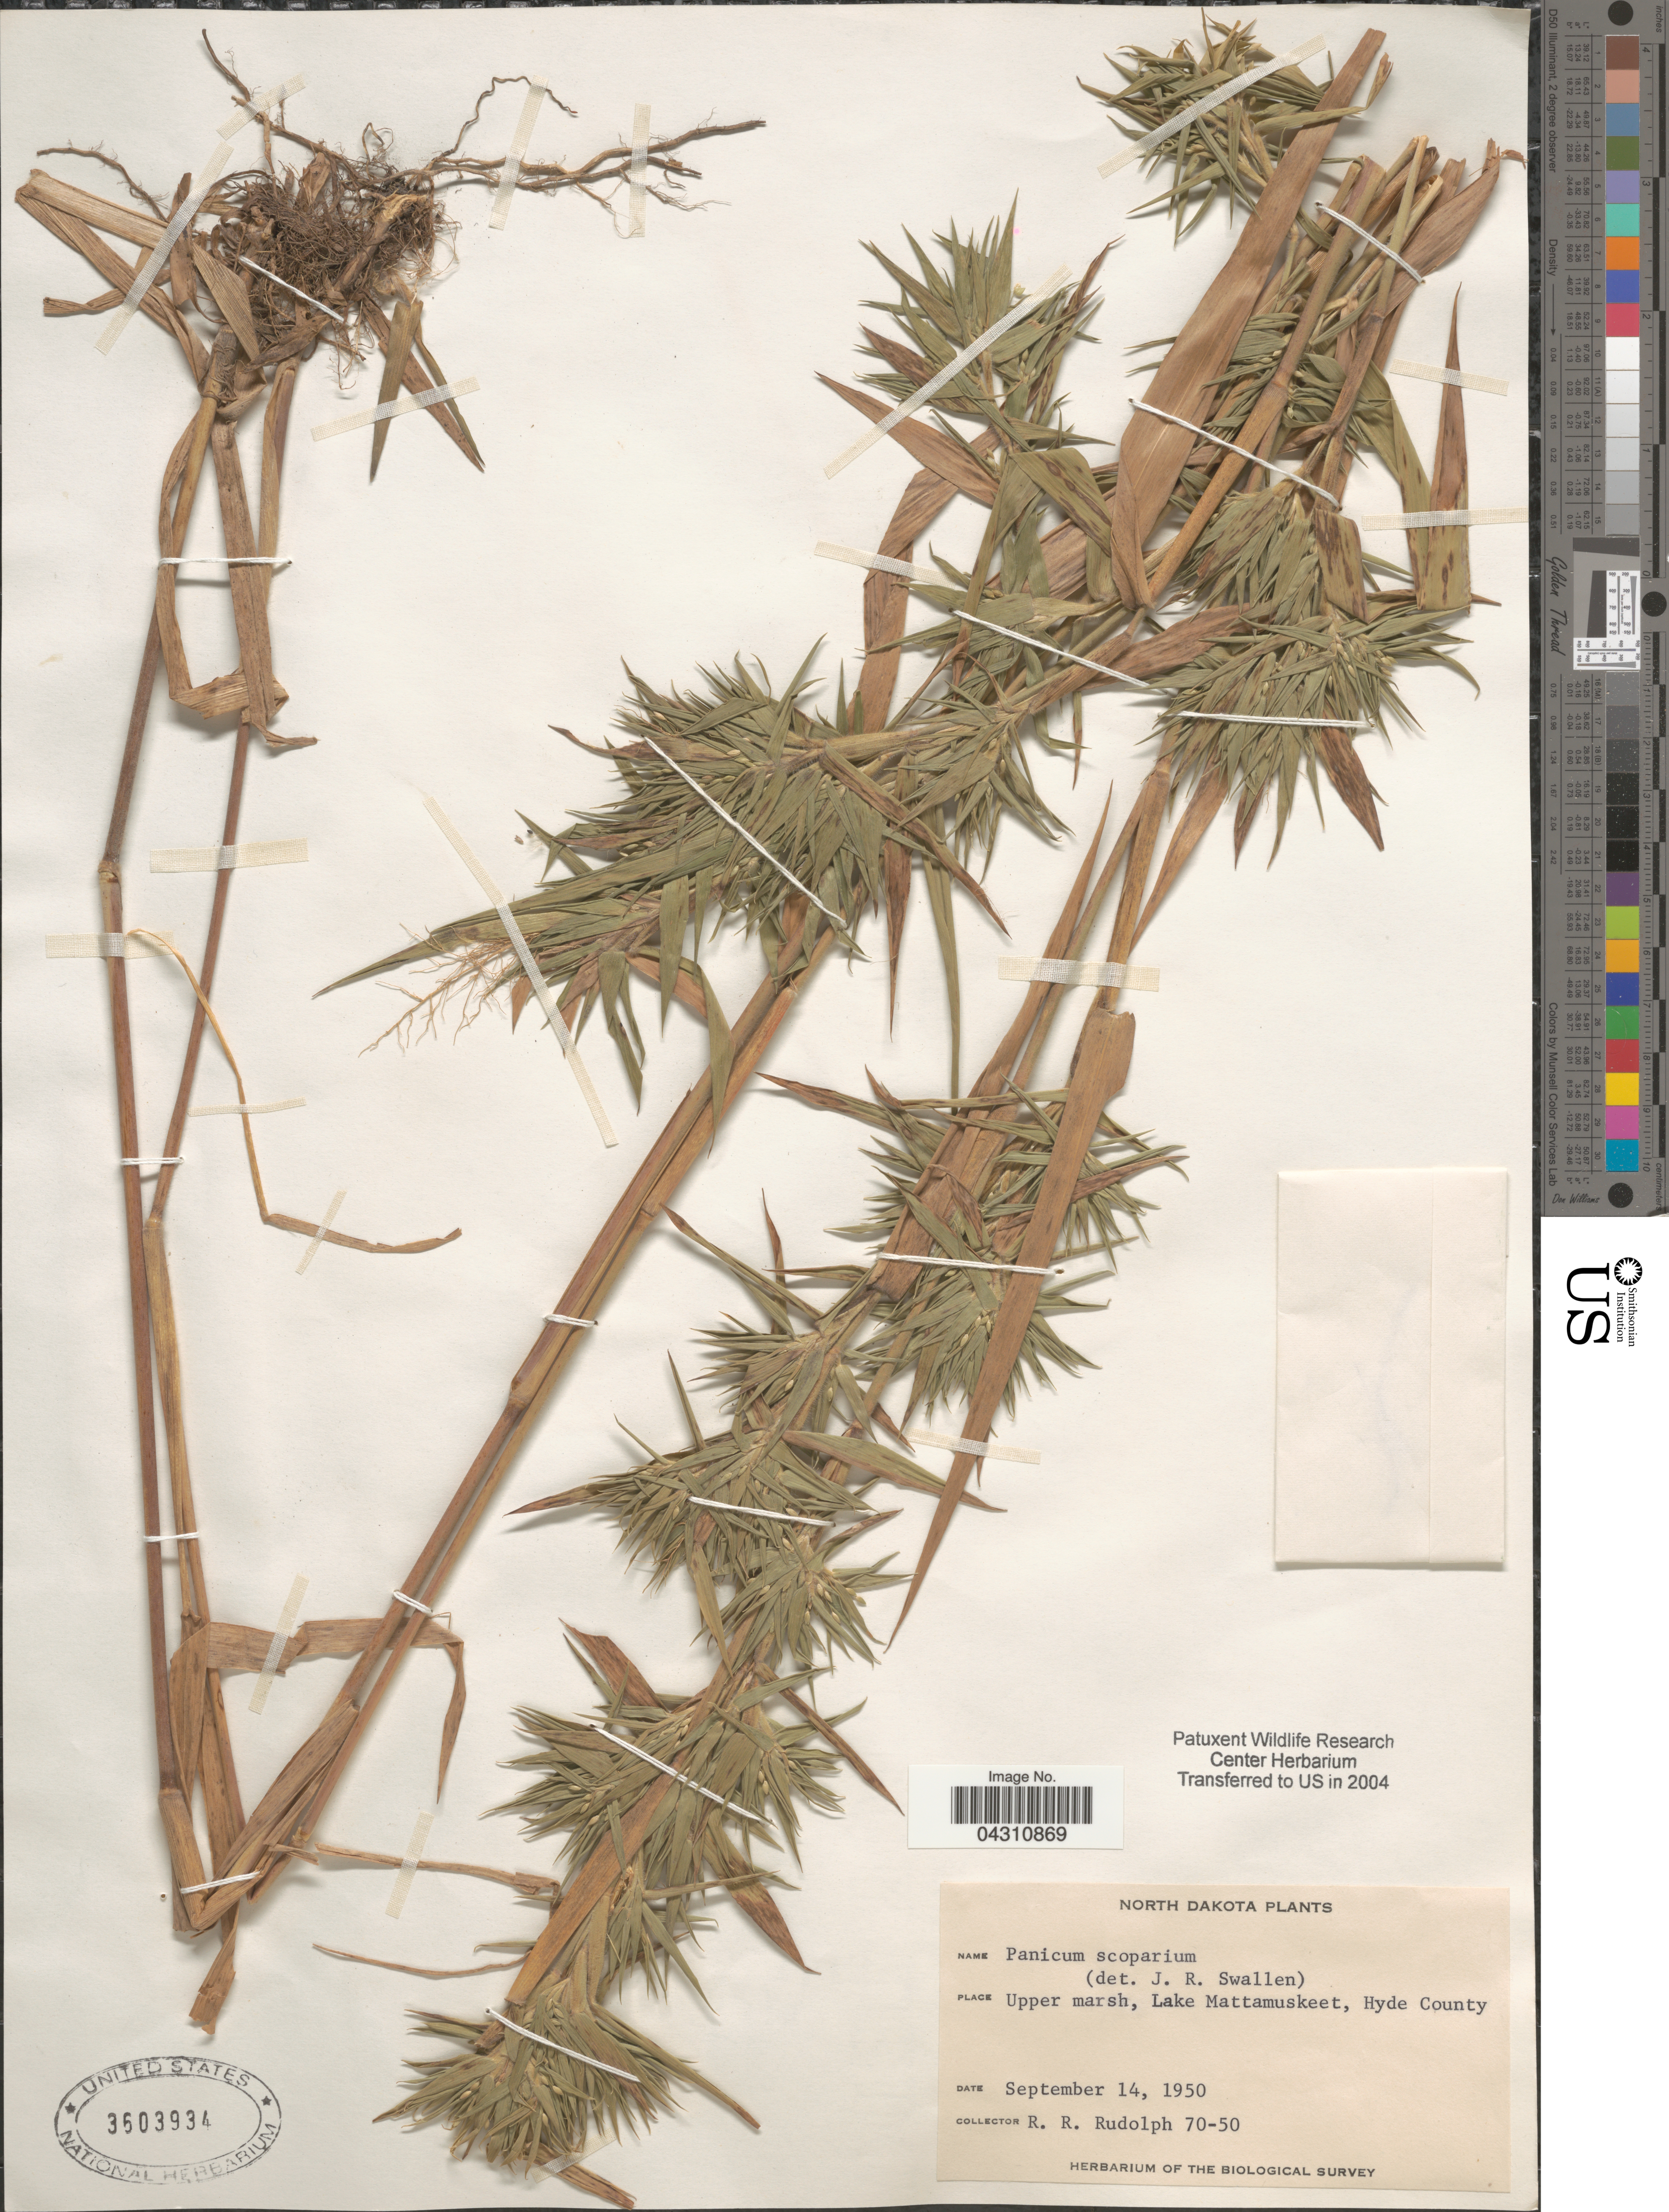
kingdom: Plantae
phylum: Tracheophyta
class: Liliopsida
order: Poales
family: Poaceae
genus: Dichanthelium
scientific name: Dichanthelium scoparium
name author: (Lam.) Gould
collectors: R. Rudolph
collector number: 70-50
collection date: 1950-09-14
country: United States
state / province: North Dakota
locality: Upper marsh, Lake Mattamuskeet, Hyde County. The Biological Survey.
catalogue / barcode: US 3603934